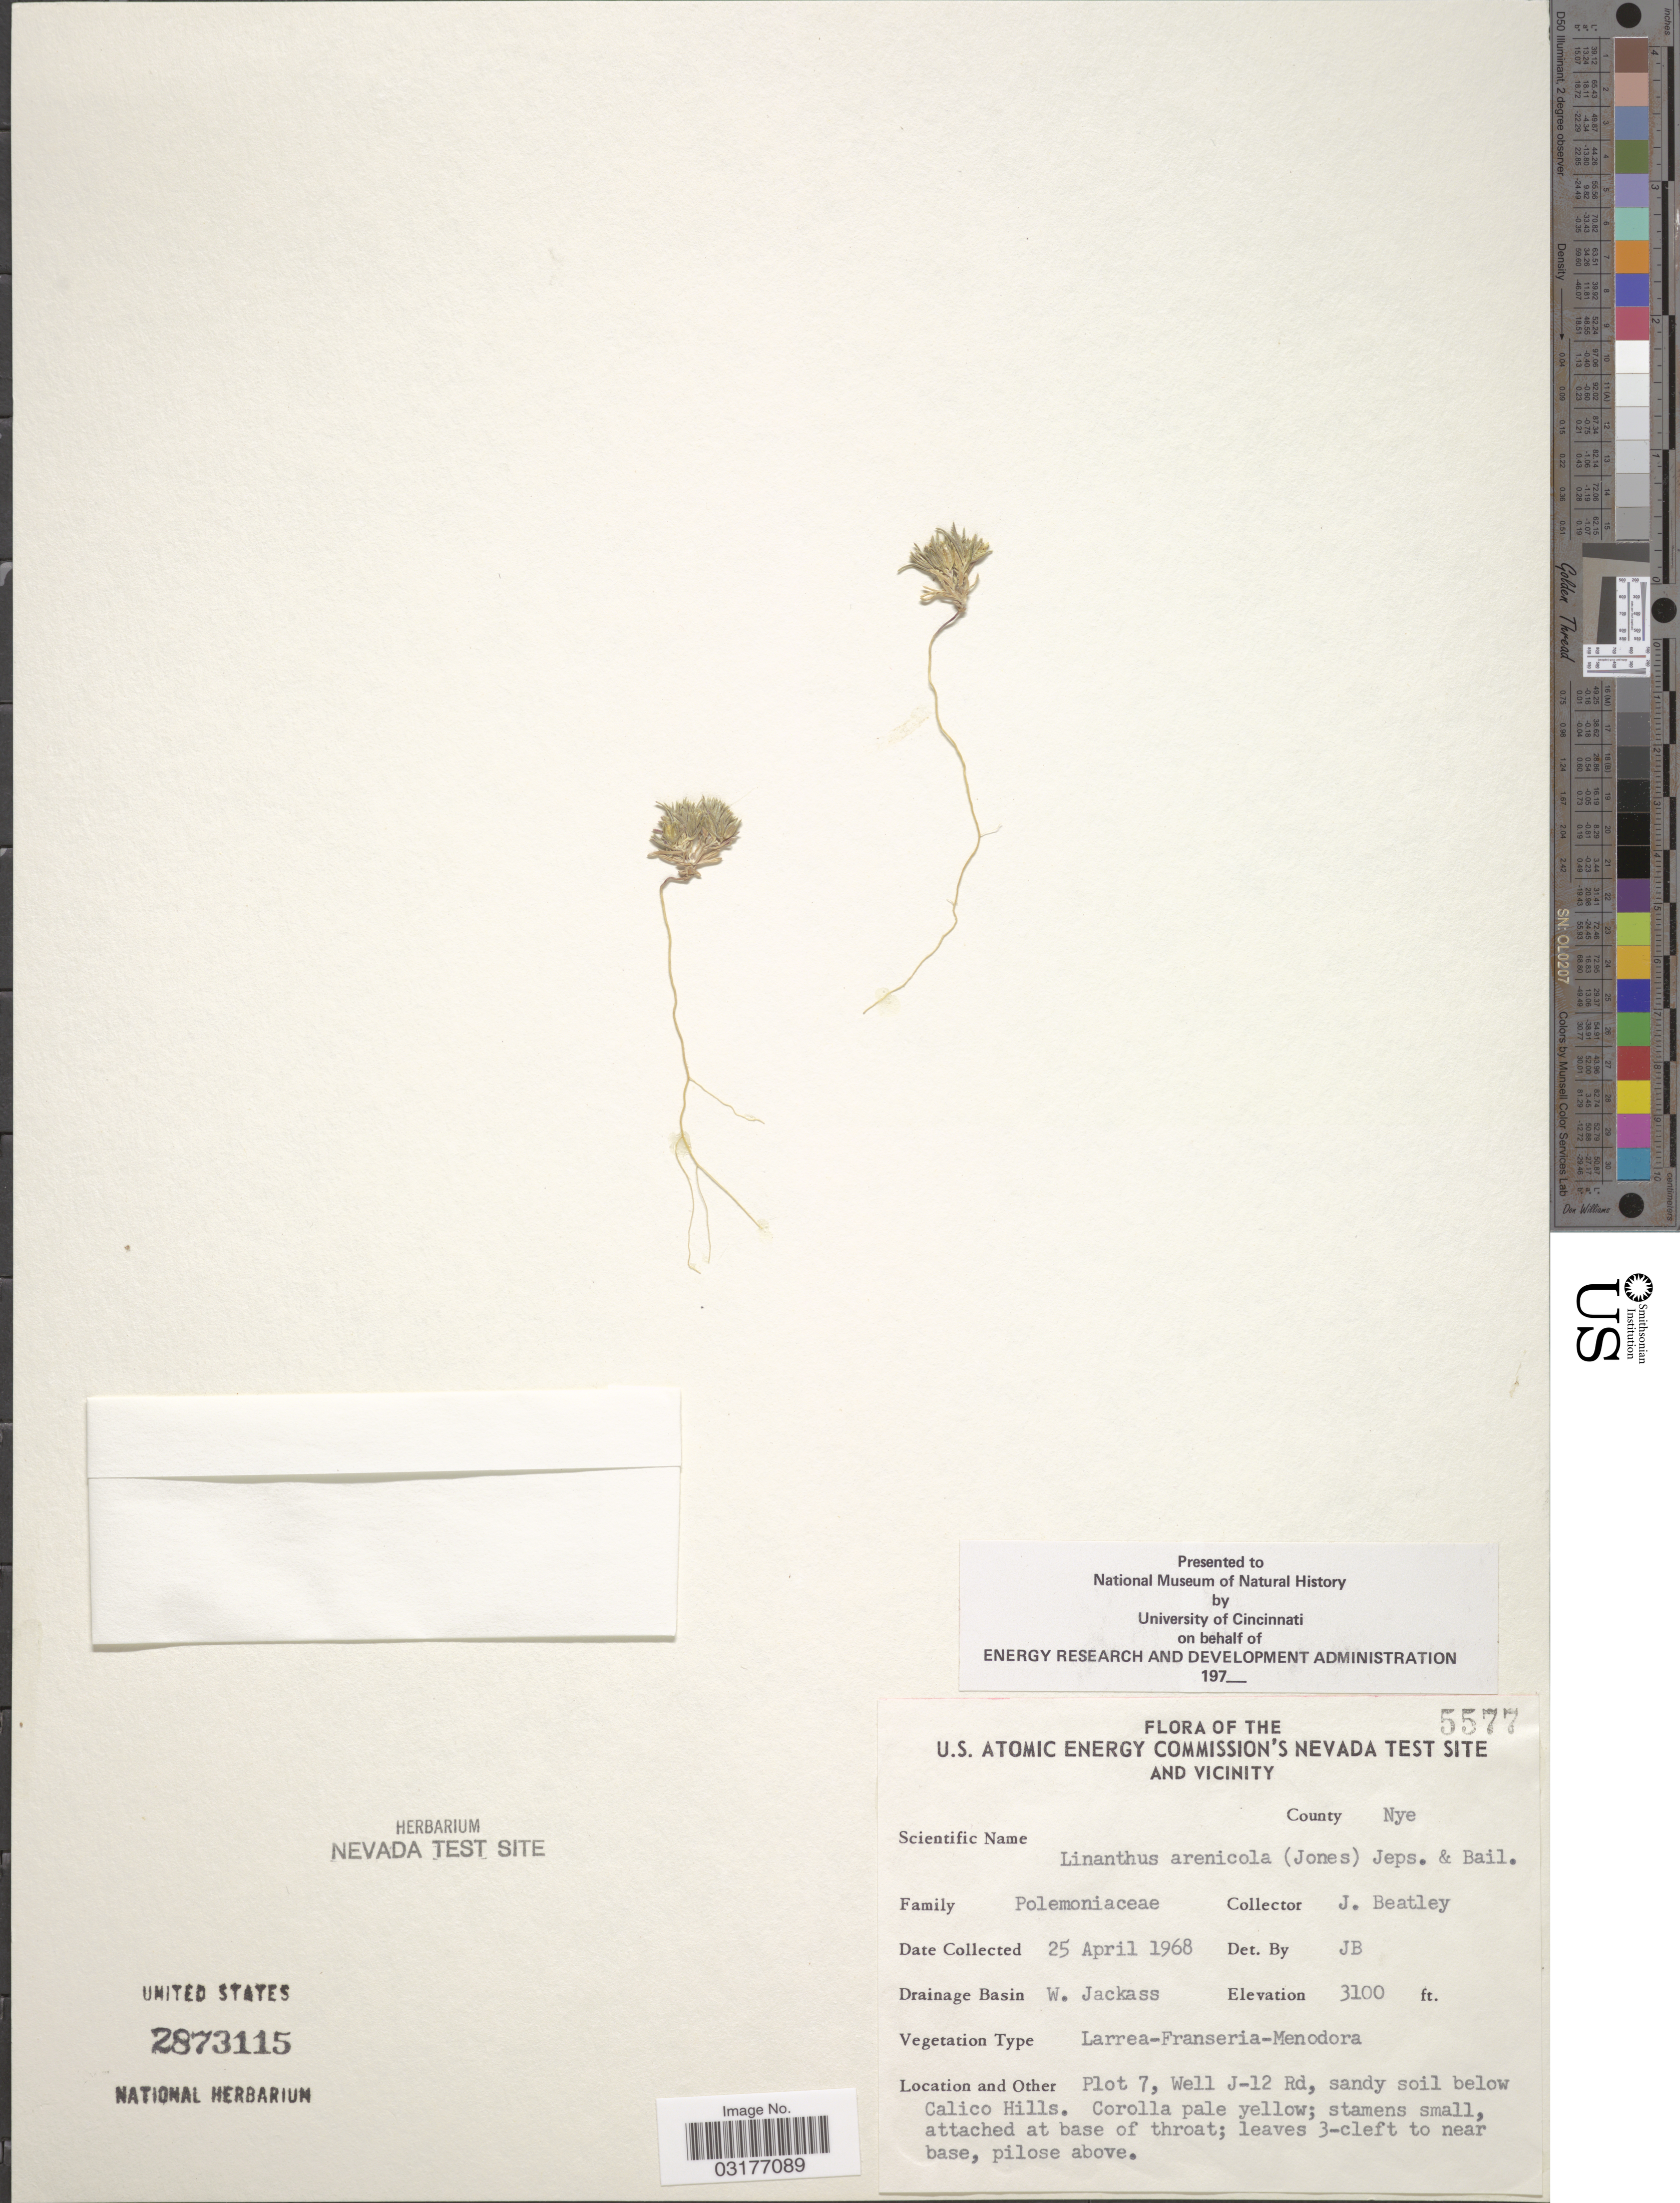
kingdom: Plantae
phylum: Tracheophyta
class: Magnoliopsida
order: Ericales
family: Polemoniaceae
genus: Linanthus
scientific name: Linanthus arenicola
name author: (M.E. Jones) Jeps. & V. L. Bailey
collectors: J. C. Beatley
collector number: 5577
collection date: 1968-04-25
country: United States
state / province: Nevada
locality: The U. S. Atomic Energy Commission's Nevada Test Site and Vicinity. County Nye. Drainage Basin W. Jackass. Plot 7, Well J-12 Rd, below Calico Hills.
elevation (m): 945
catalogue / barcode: US 2873115